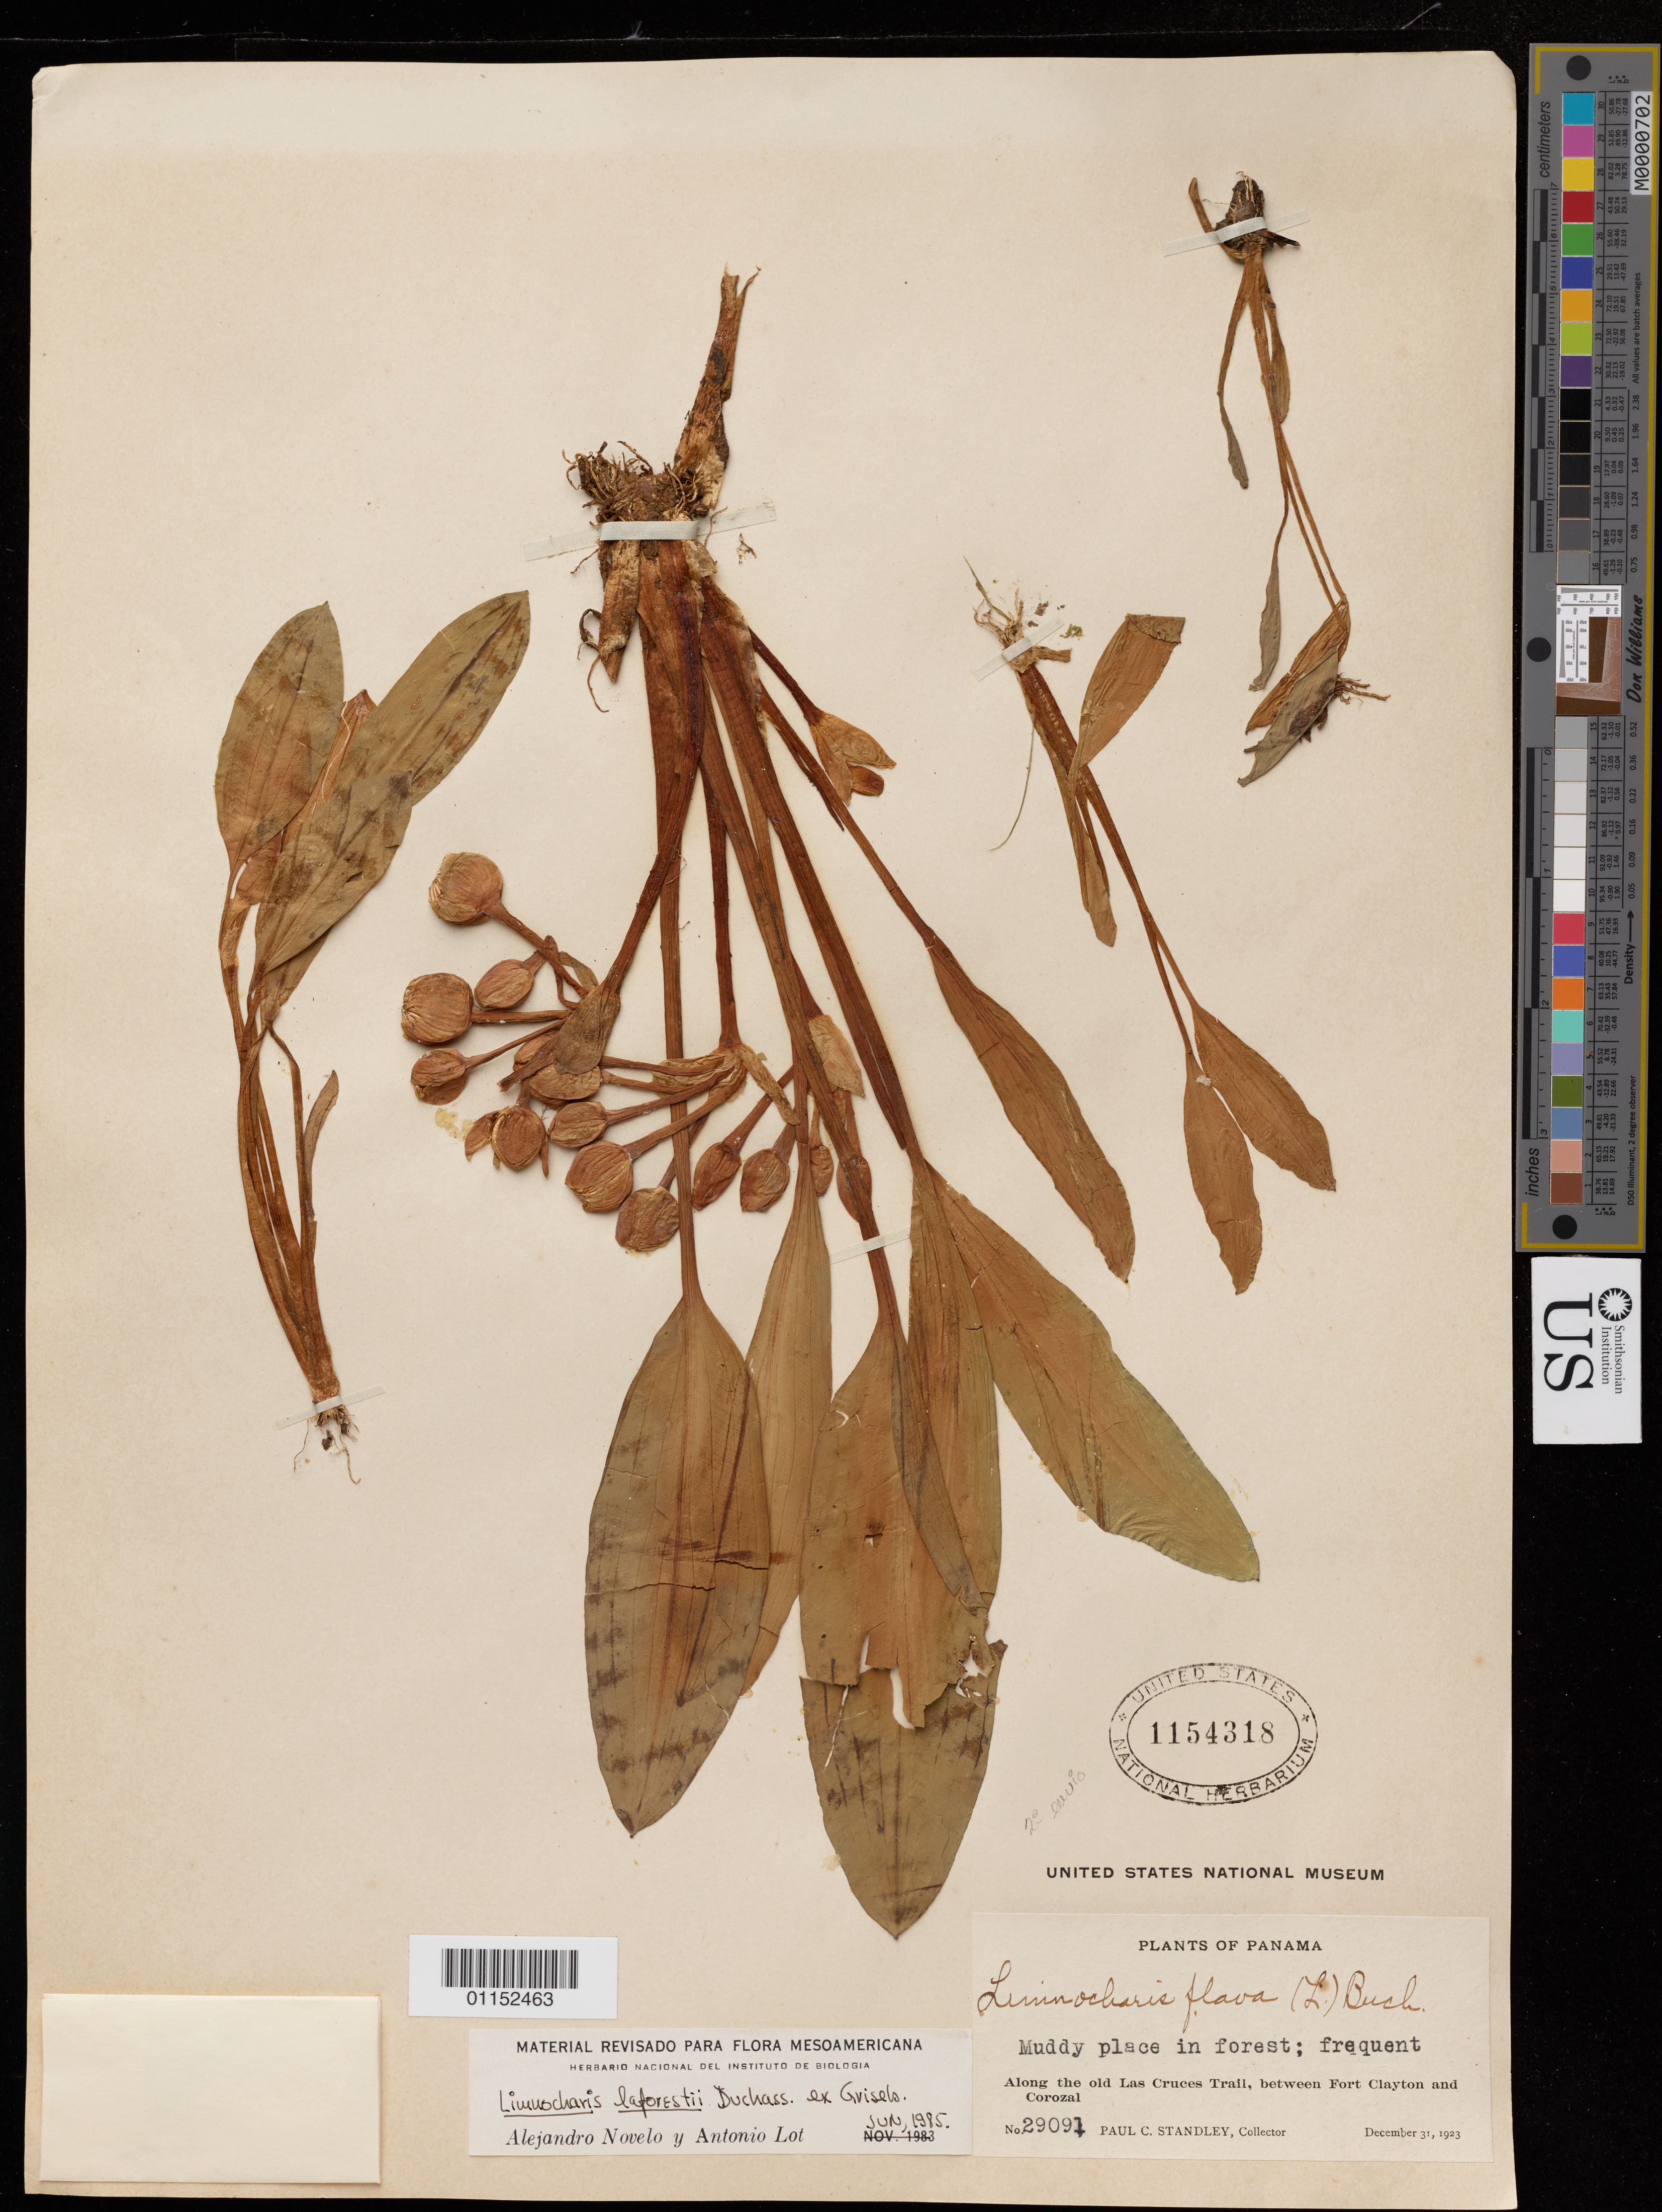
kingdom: Plantae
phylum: Tracheophyta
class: Liliopsida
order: Alismatales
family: Alismataceae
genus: Limnocharis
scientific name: Limnocharis laforestii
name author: Duchass. ex Griseb.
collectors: P. C. Standley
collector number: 29091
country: Panama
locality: Along the old Las Cruces Trail between Fort Clayton and Corozal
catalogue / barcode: US 1154318